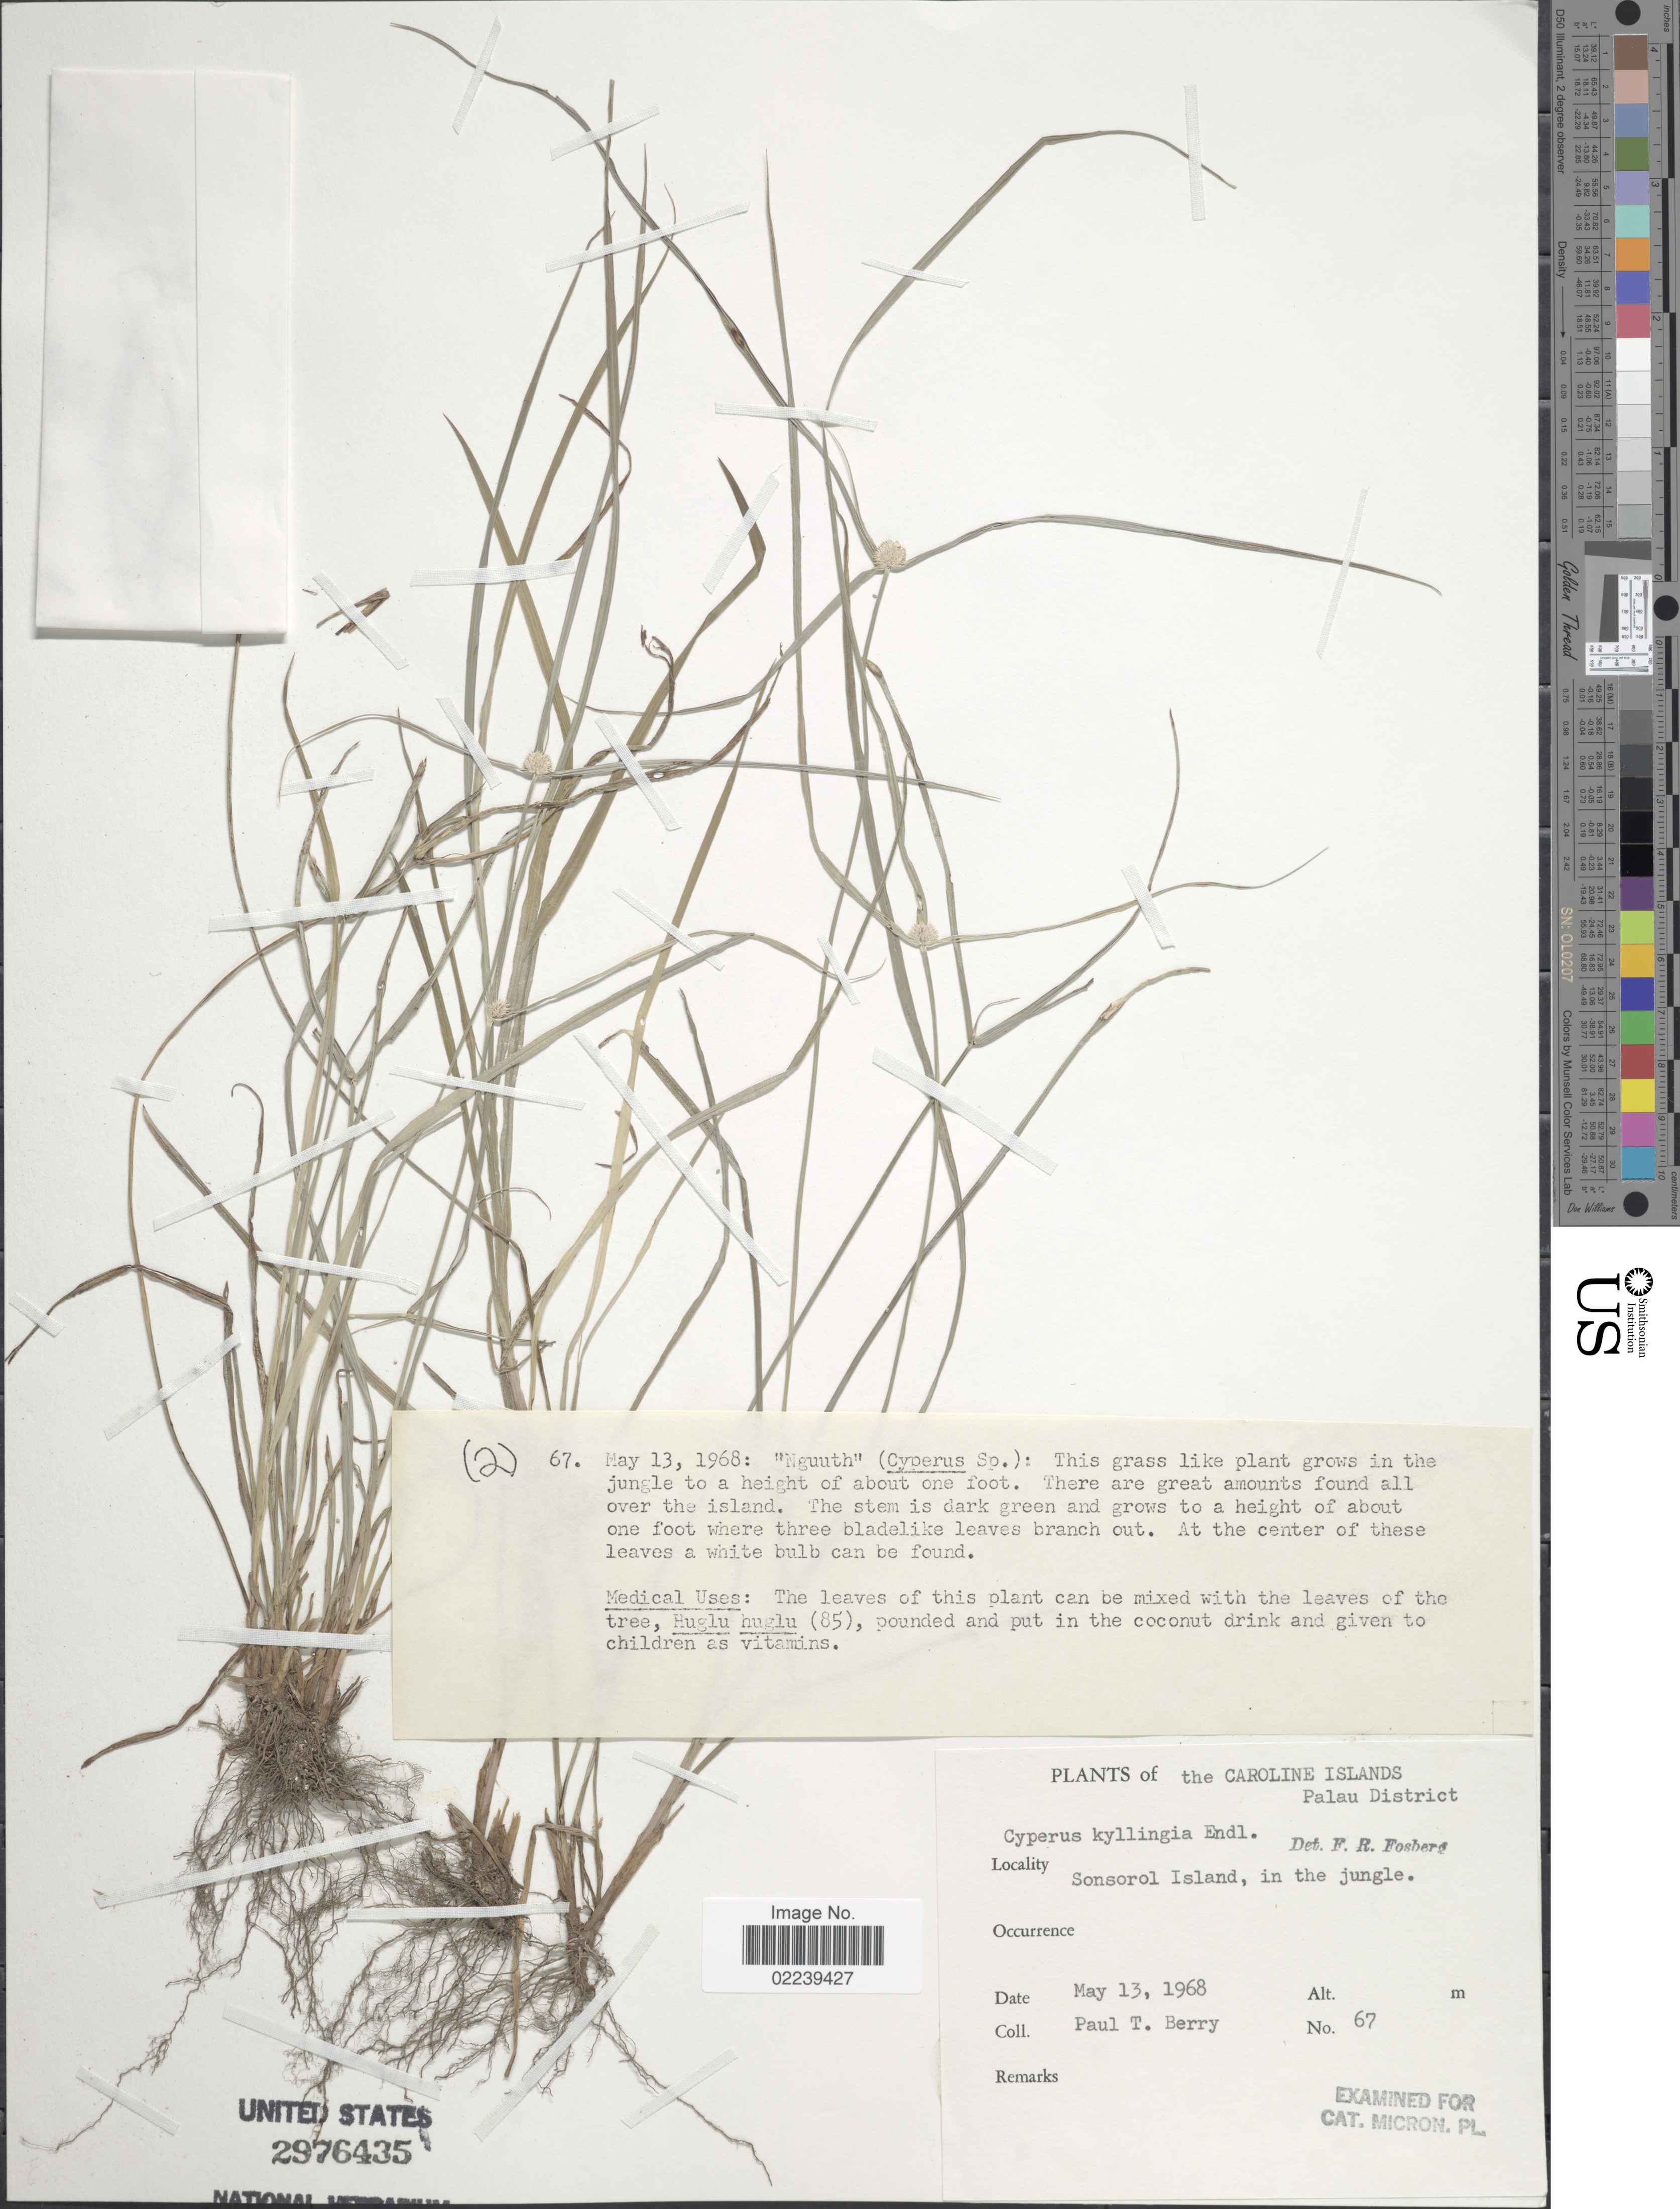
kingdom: Plantae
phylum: Tracheophyta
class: Liliopsida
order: Poales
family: Cyperaceae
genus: Cyperus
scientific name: Cyperus mindorensis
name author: (Steud.) Huygh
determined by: Strong, M. T., (US), Smithsonian Institution - National Museum of Natural History (UNITED STATES)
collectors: P. T. Berry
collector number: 67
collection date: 1968-05-13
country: Palau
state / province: Belau Outliers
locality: The Caroline Islands, Palau District, Sonsorol Island, in the jungle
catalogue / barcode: US 2976435